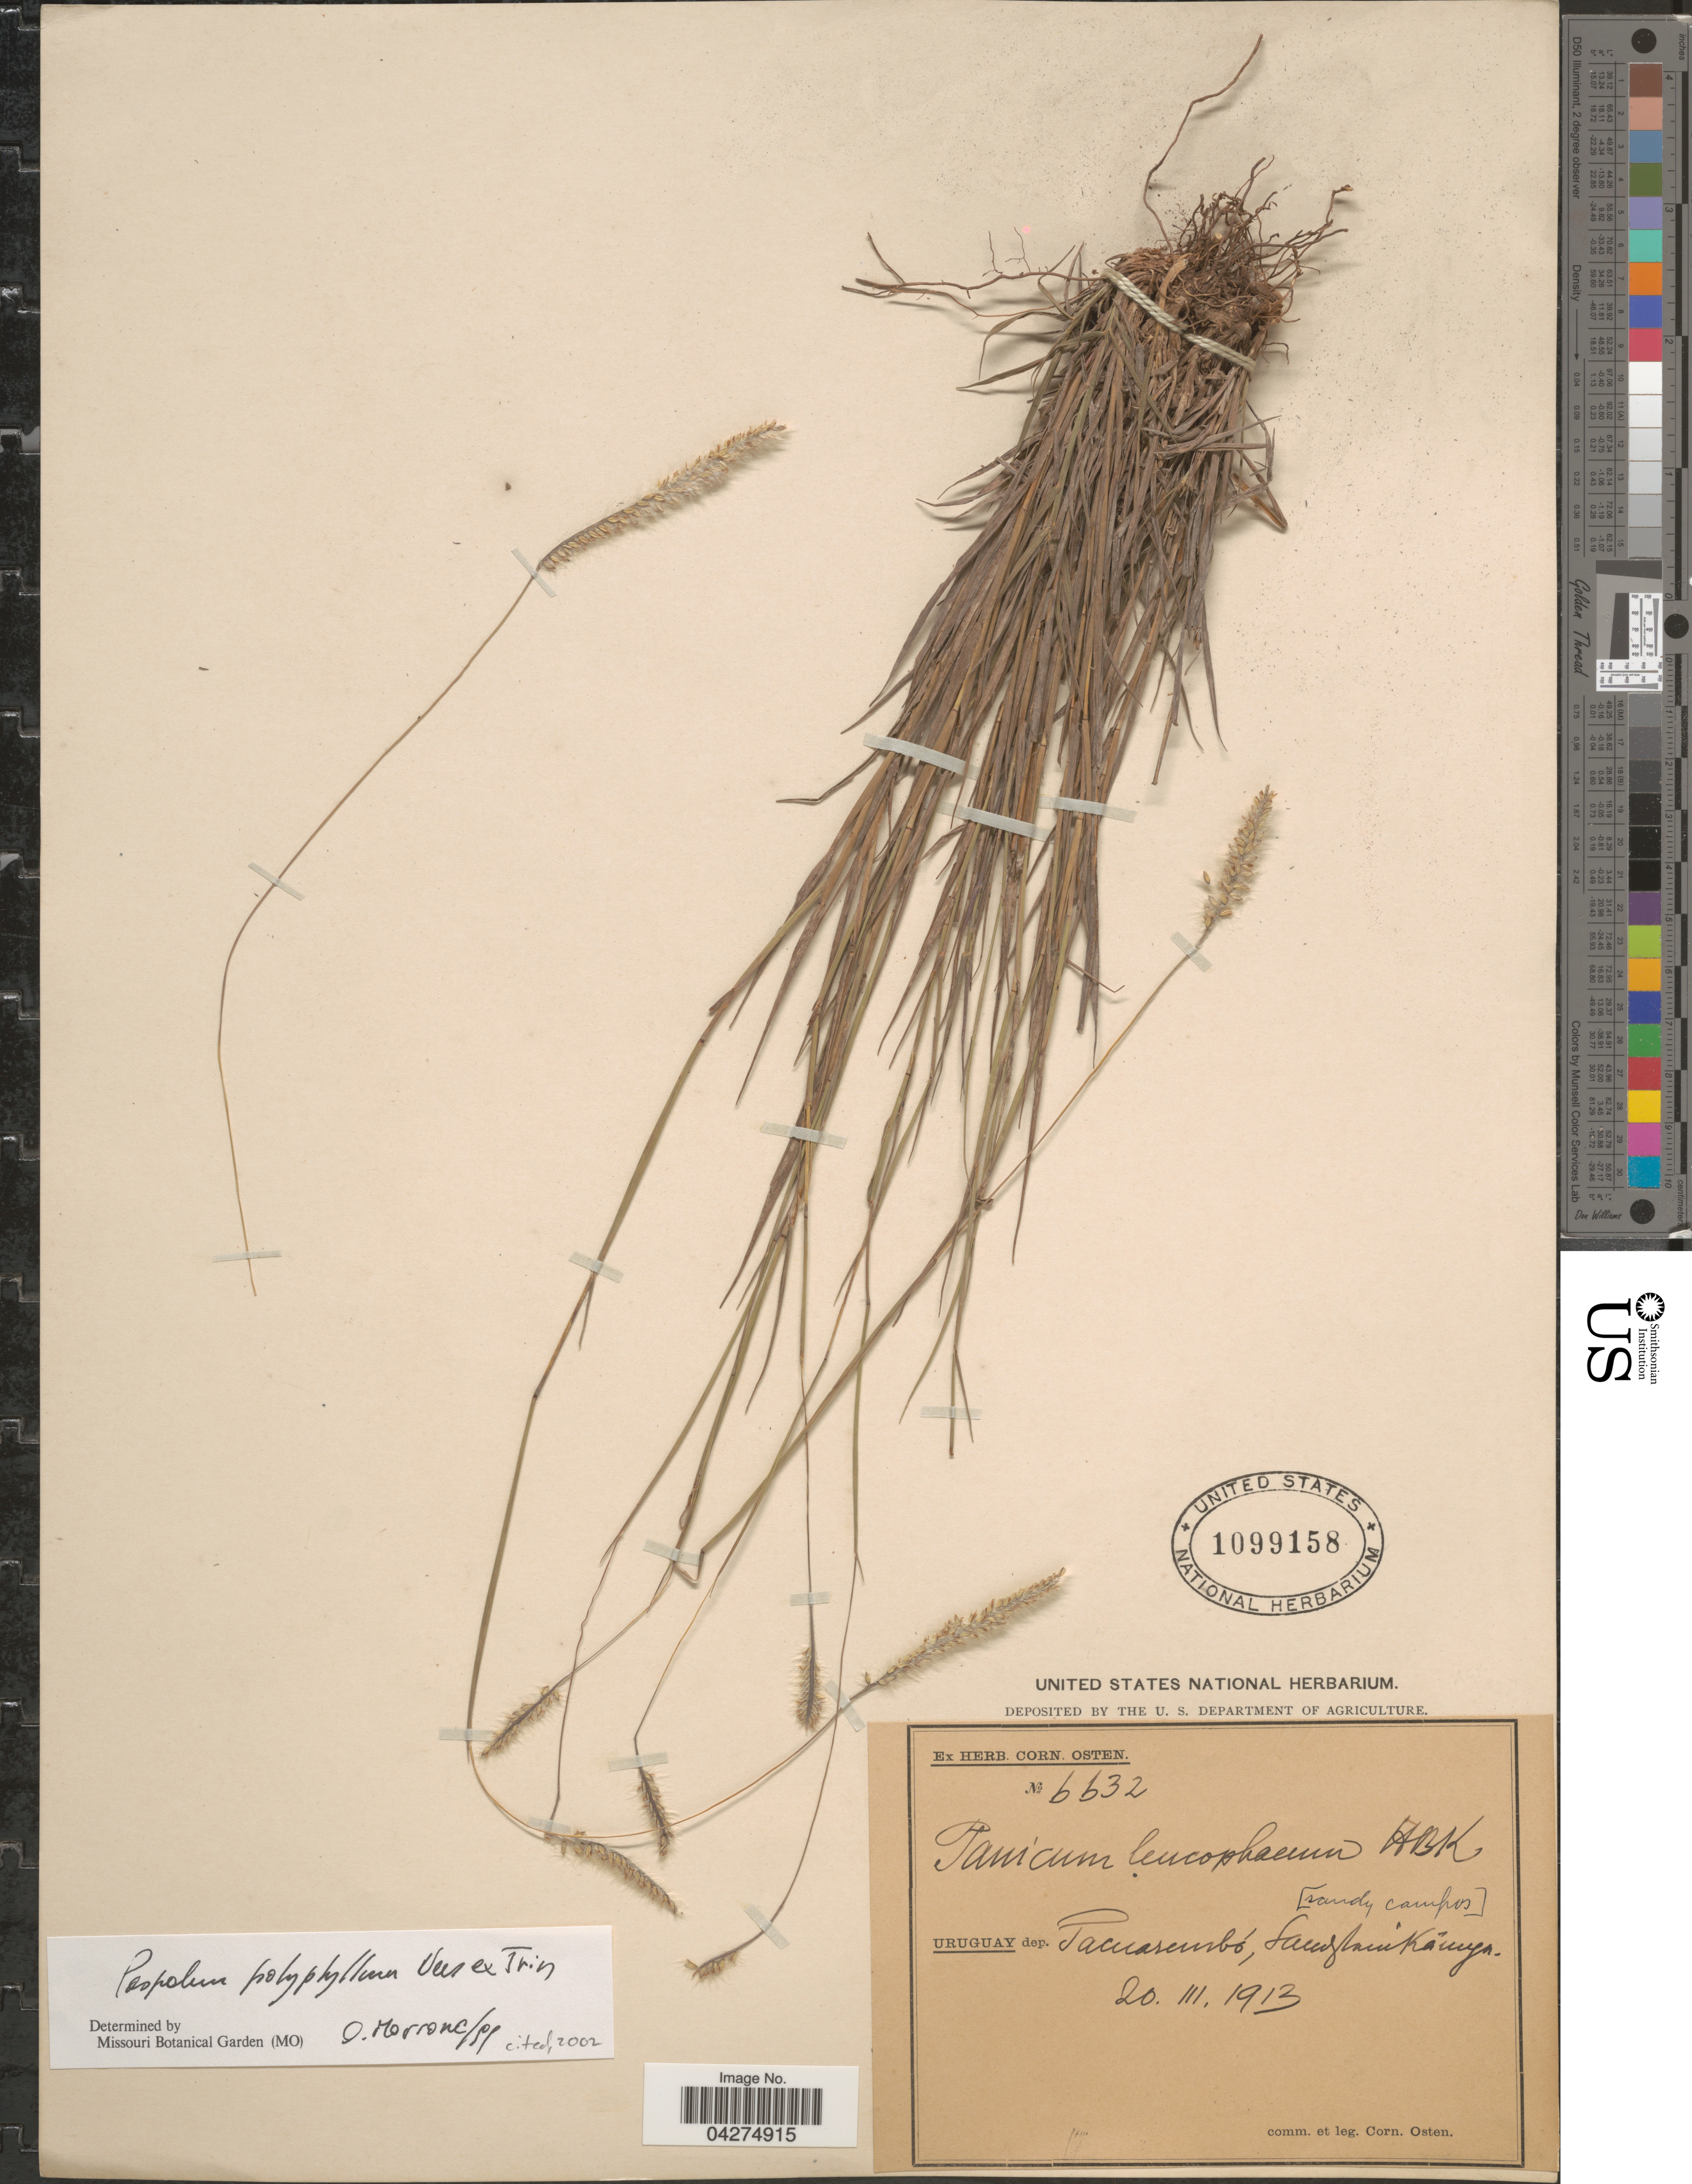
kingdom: Plantae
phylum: Tracheophyta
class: Liliopsida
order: Poales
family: Poaceae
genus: Paspalum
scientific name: Paspalum polyphyllum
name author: Nees ex Trin.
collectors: C. Osten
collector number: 6632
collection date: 1913-03-20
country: Uruguay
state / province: Tacuarembó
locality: Dep. Tacuarembó.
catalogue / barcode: US 1099158